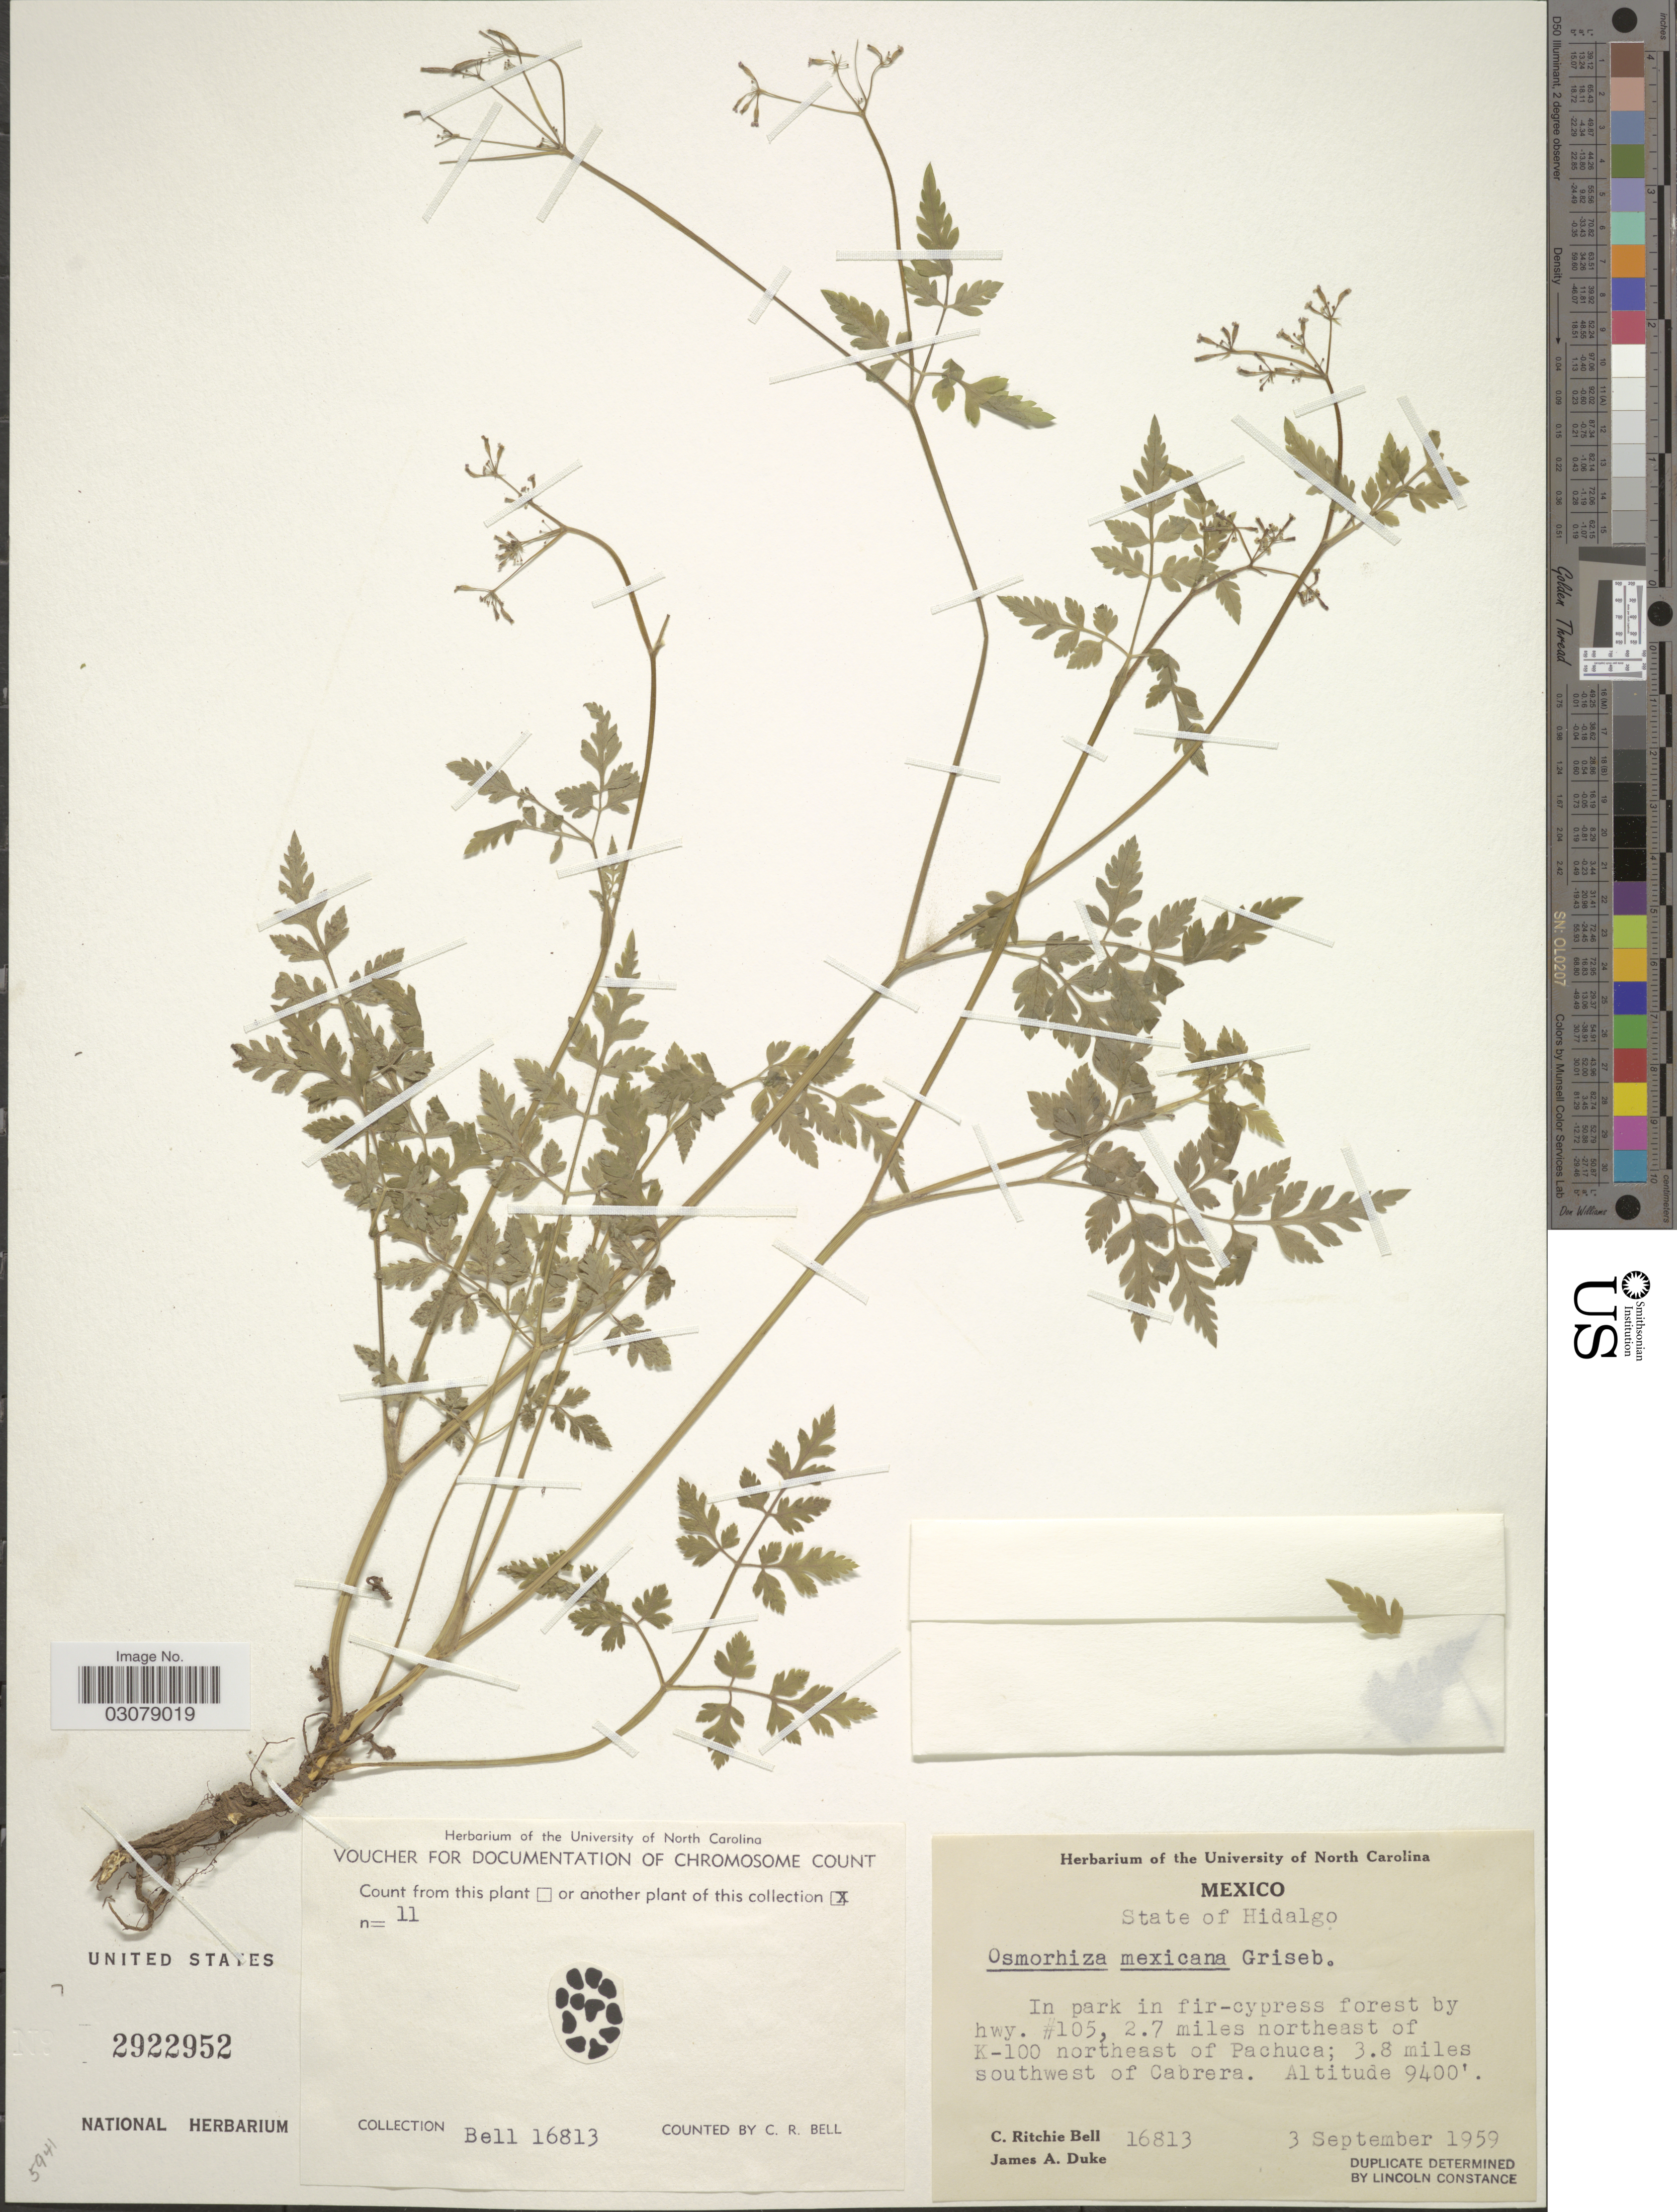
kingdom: Plantae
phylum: Tracheophyta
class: Magnoliopsida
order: Apiales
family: Apiaceae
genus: Osmorhiza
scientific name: Osmorhiza mexicana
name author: Griseb.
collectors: C. R. Bell & J. A. Duke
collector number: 16813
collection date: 1959-09-03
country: Mexico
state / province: Hidalgo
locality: In park in fir-cypress forest by hwy. # 105, 2.7 miles northeast of K-100 northeast of Pachuca; 3.8 miles southwest of Cabrera.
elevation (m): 2865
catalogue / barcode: US 2922952